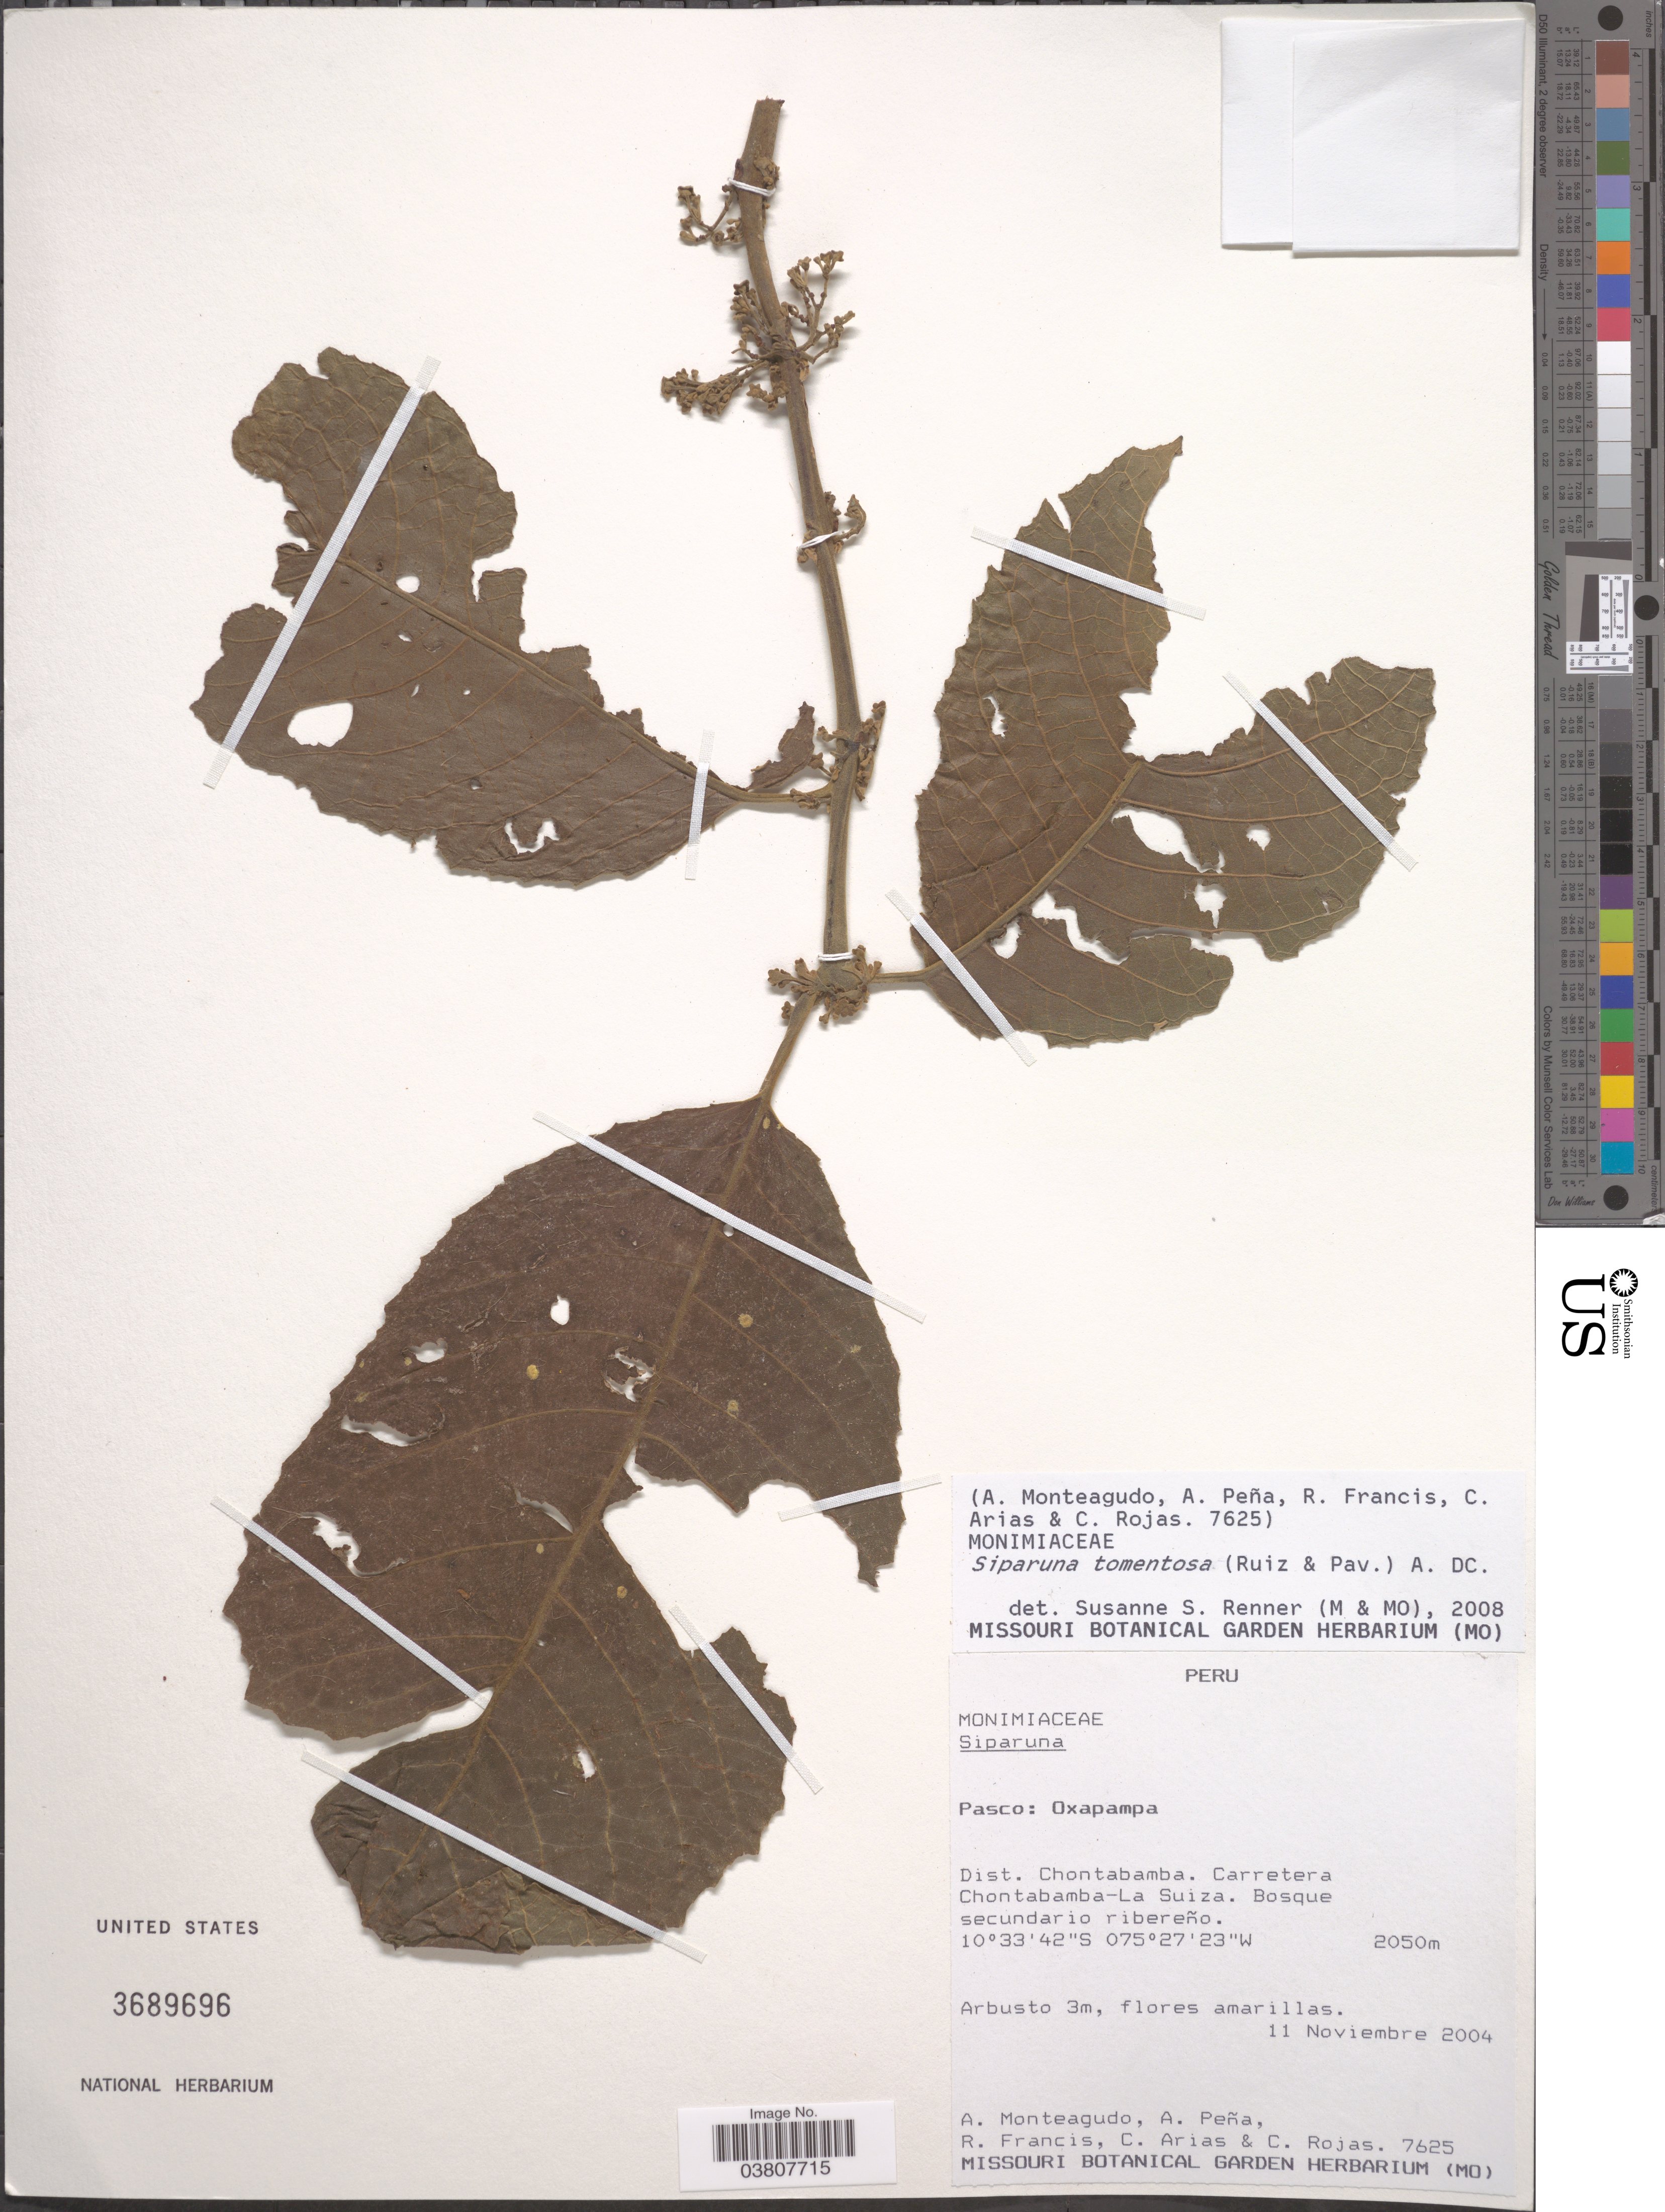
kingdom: Plantae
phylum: Tracheophyta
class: Magnoliopsida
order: Laurales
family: Siparunaceae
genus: Siparuna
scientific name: Siparuna tomentosa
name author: Perkins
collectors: A. Monteagudo, A. Peña, R. Francis, C. Arias & C. Rojas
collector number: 7625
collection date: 2004-11-11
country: Peru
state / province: Pasco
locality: Oxapampa. Dist. Chontabamba. Carretera Chontabamba-La Suiza.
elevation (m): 2050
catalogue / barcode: US 3689696